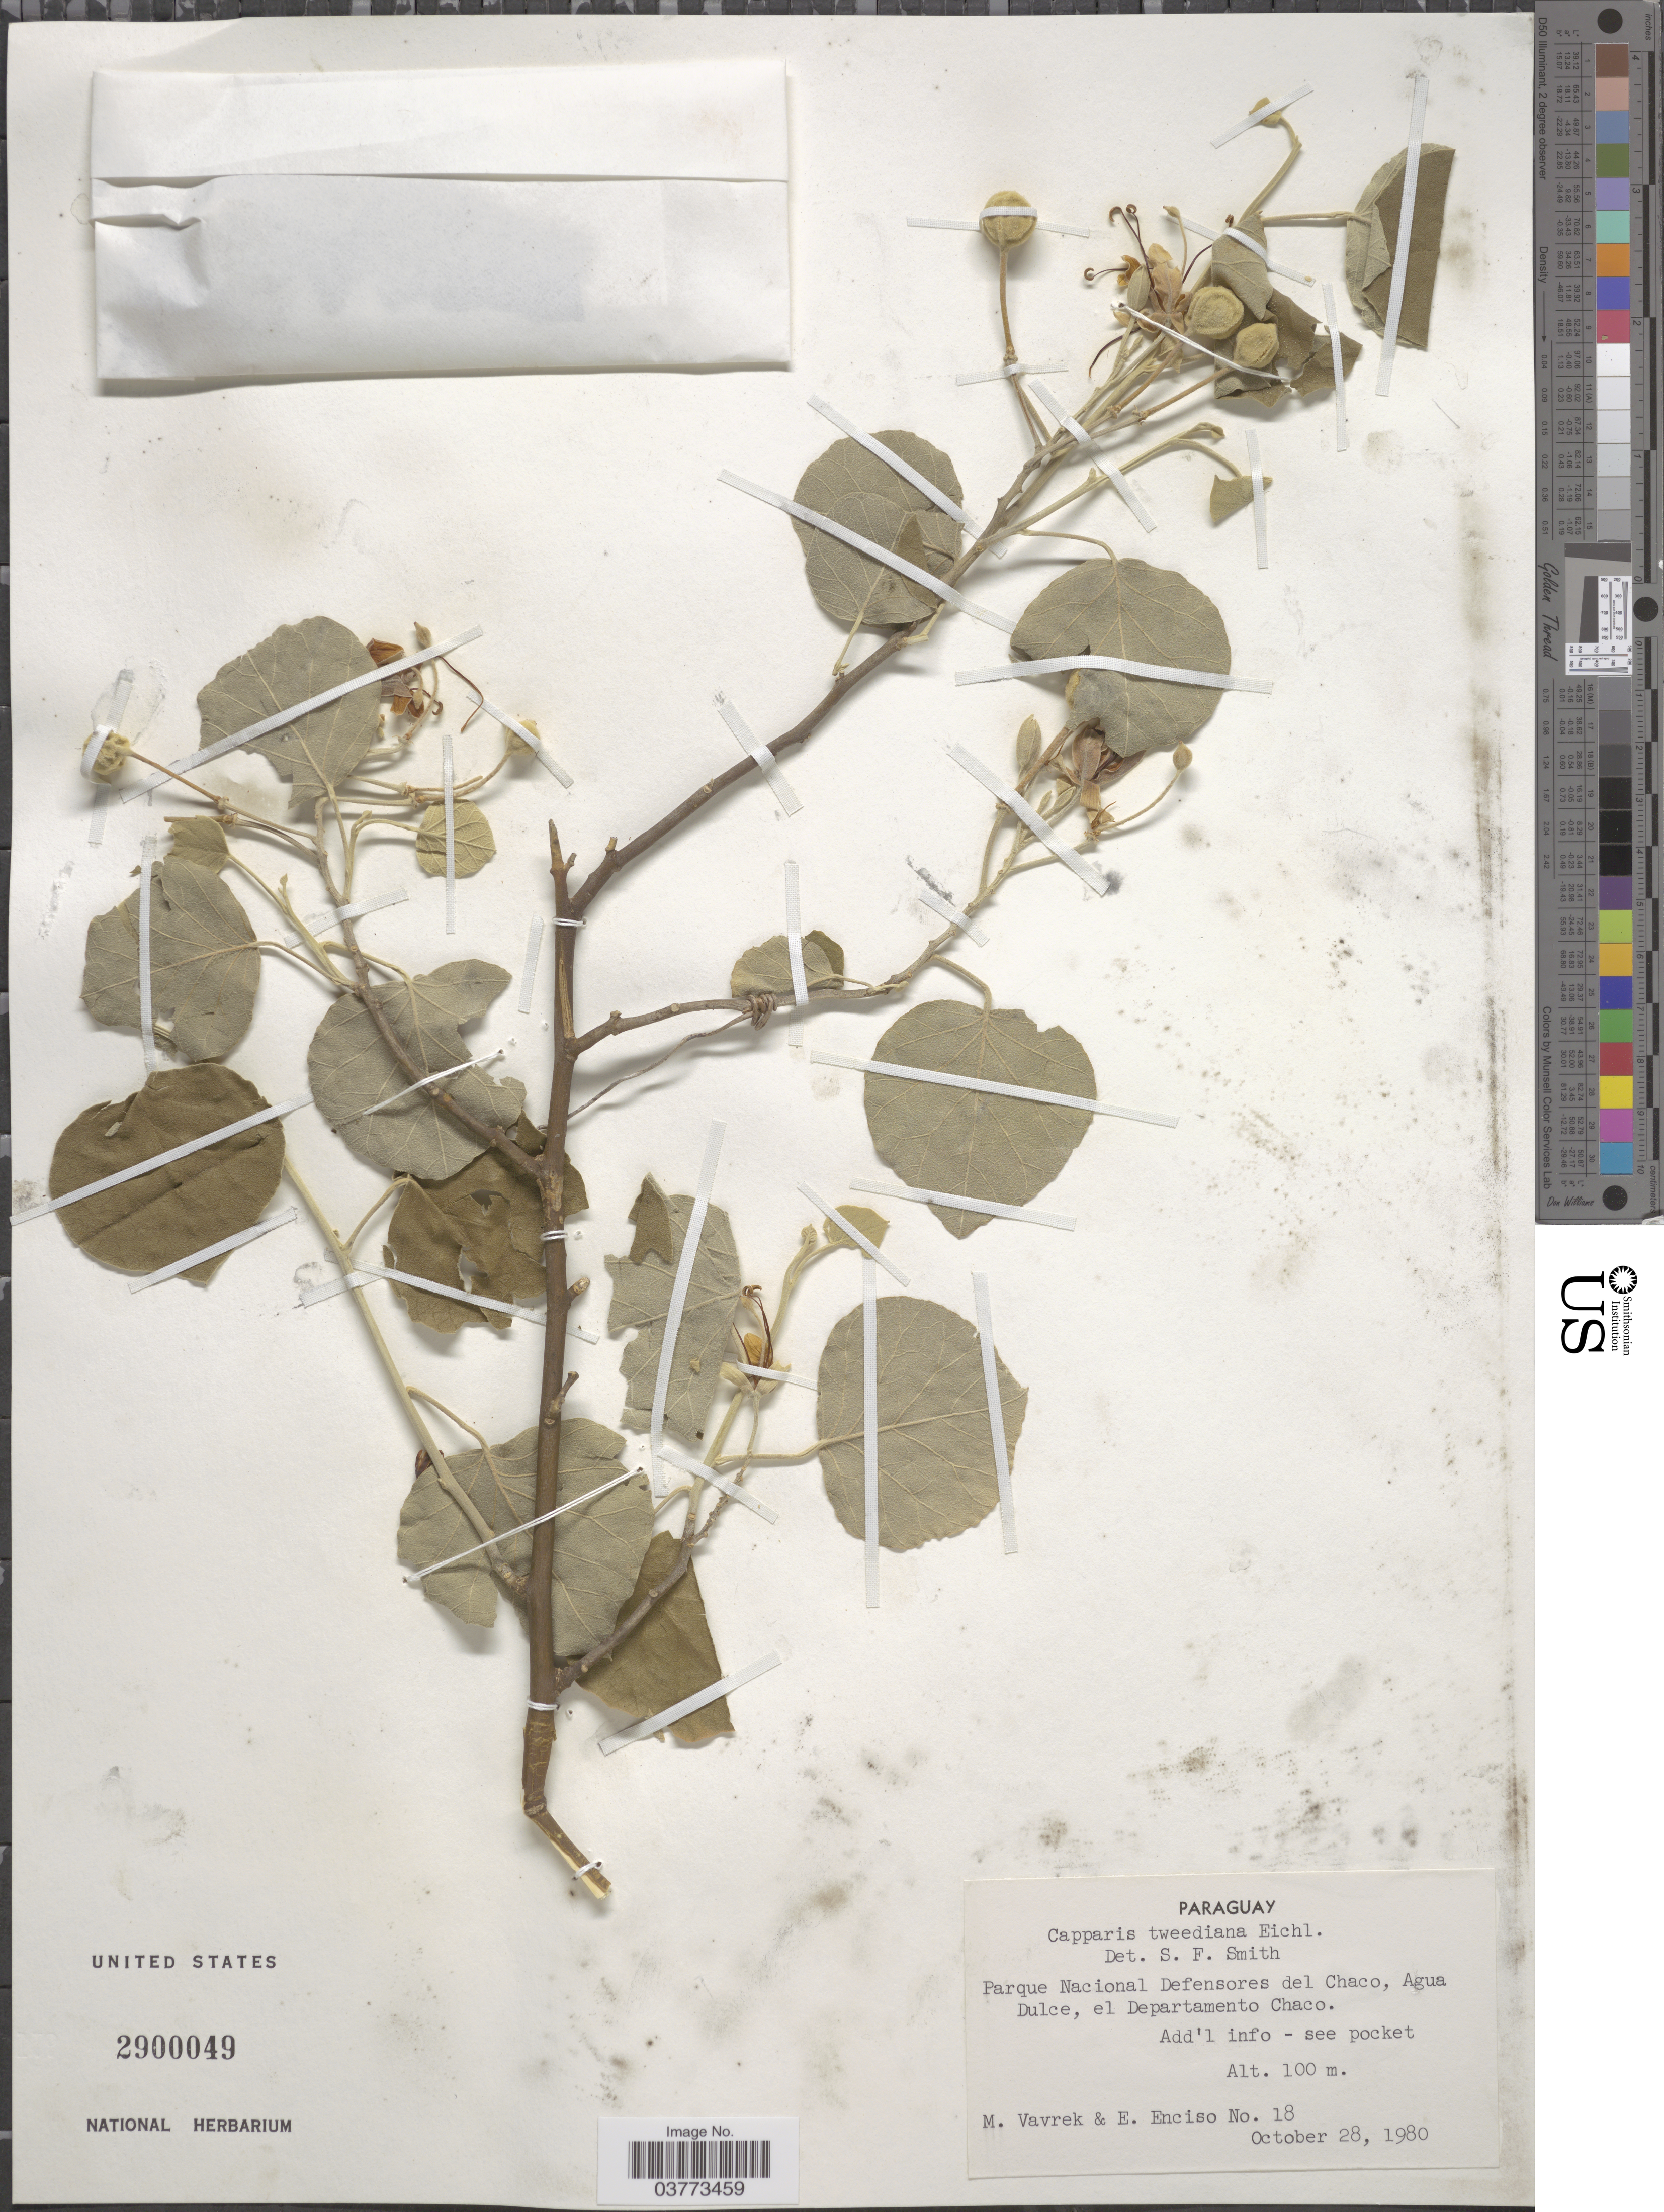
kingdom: Plantae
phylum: Tracheophyta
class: Magnoliopsida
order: Brassicales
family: Capparaceae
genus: Capparicordis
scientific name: Capparicordis tweediana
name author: (Eichler) Iltis & Cornejo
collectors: M. Vavrek & E. Enciso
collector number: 18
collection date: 1980-10-28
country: Paraguay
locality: Parque Nacional Defensores del Chaco, Agua Dulce, el Departamento Chaco.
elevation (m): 100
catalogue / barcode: US 2900049